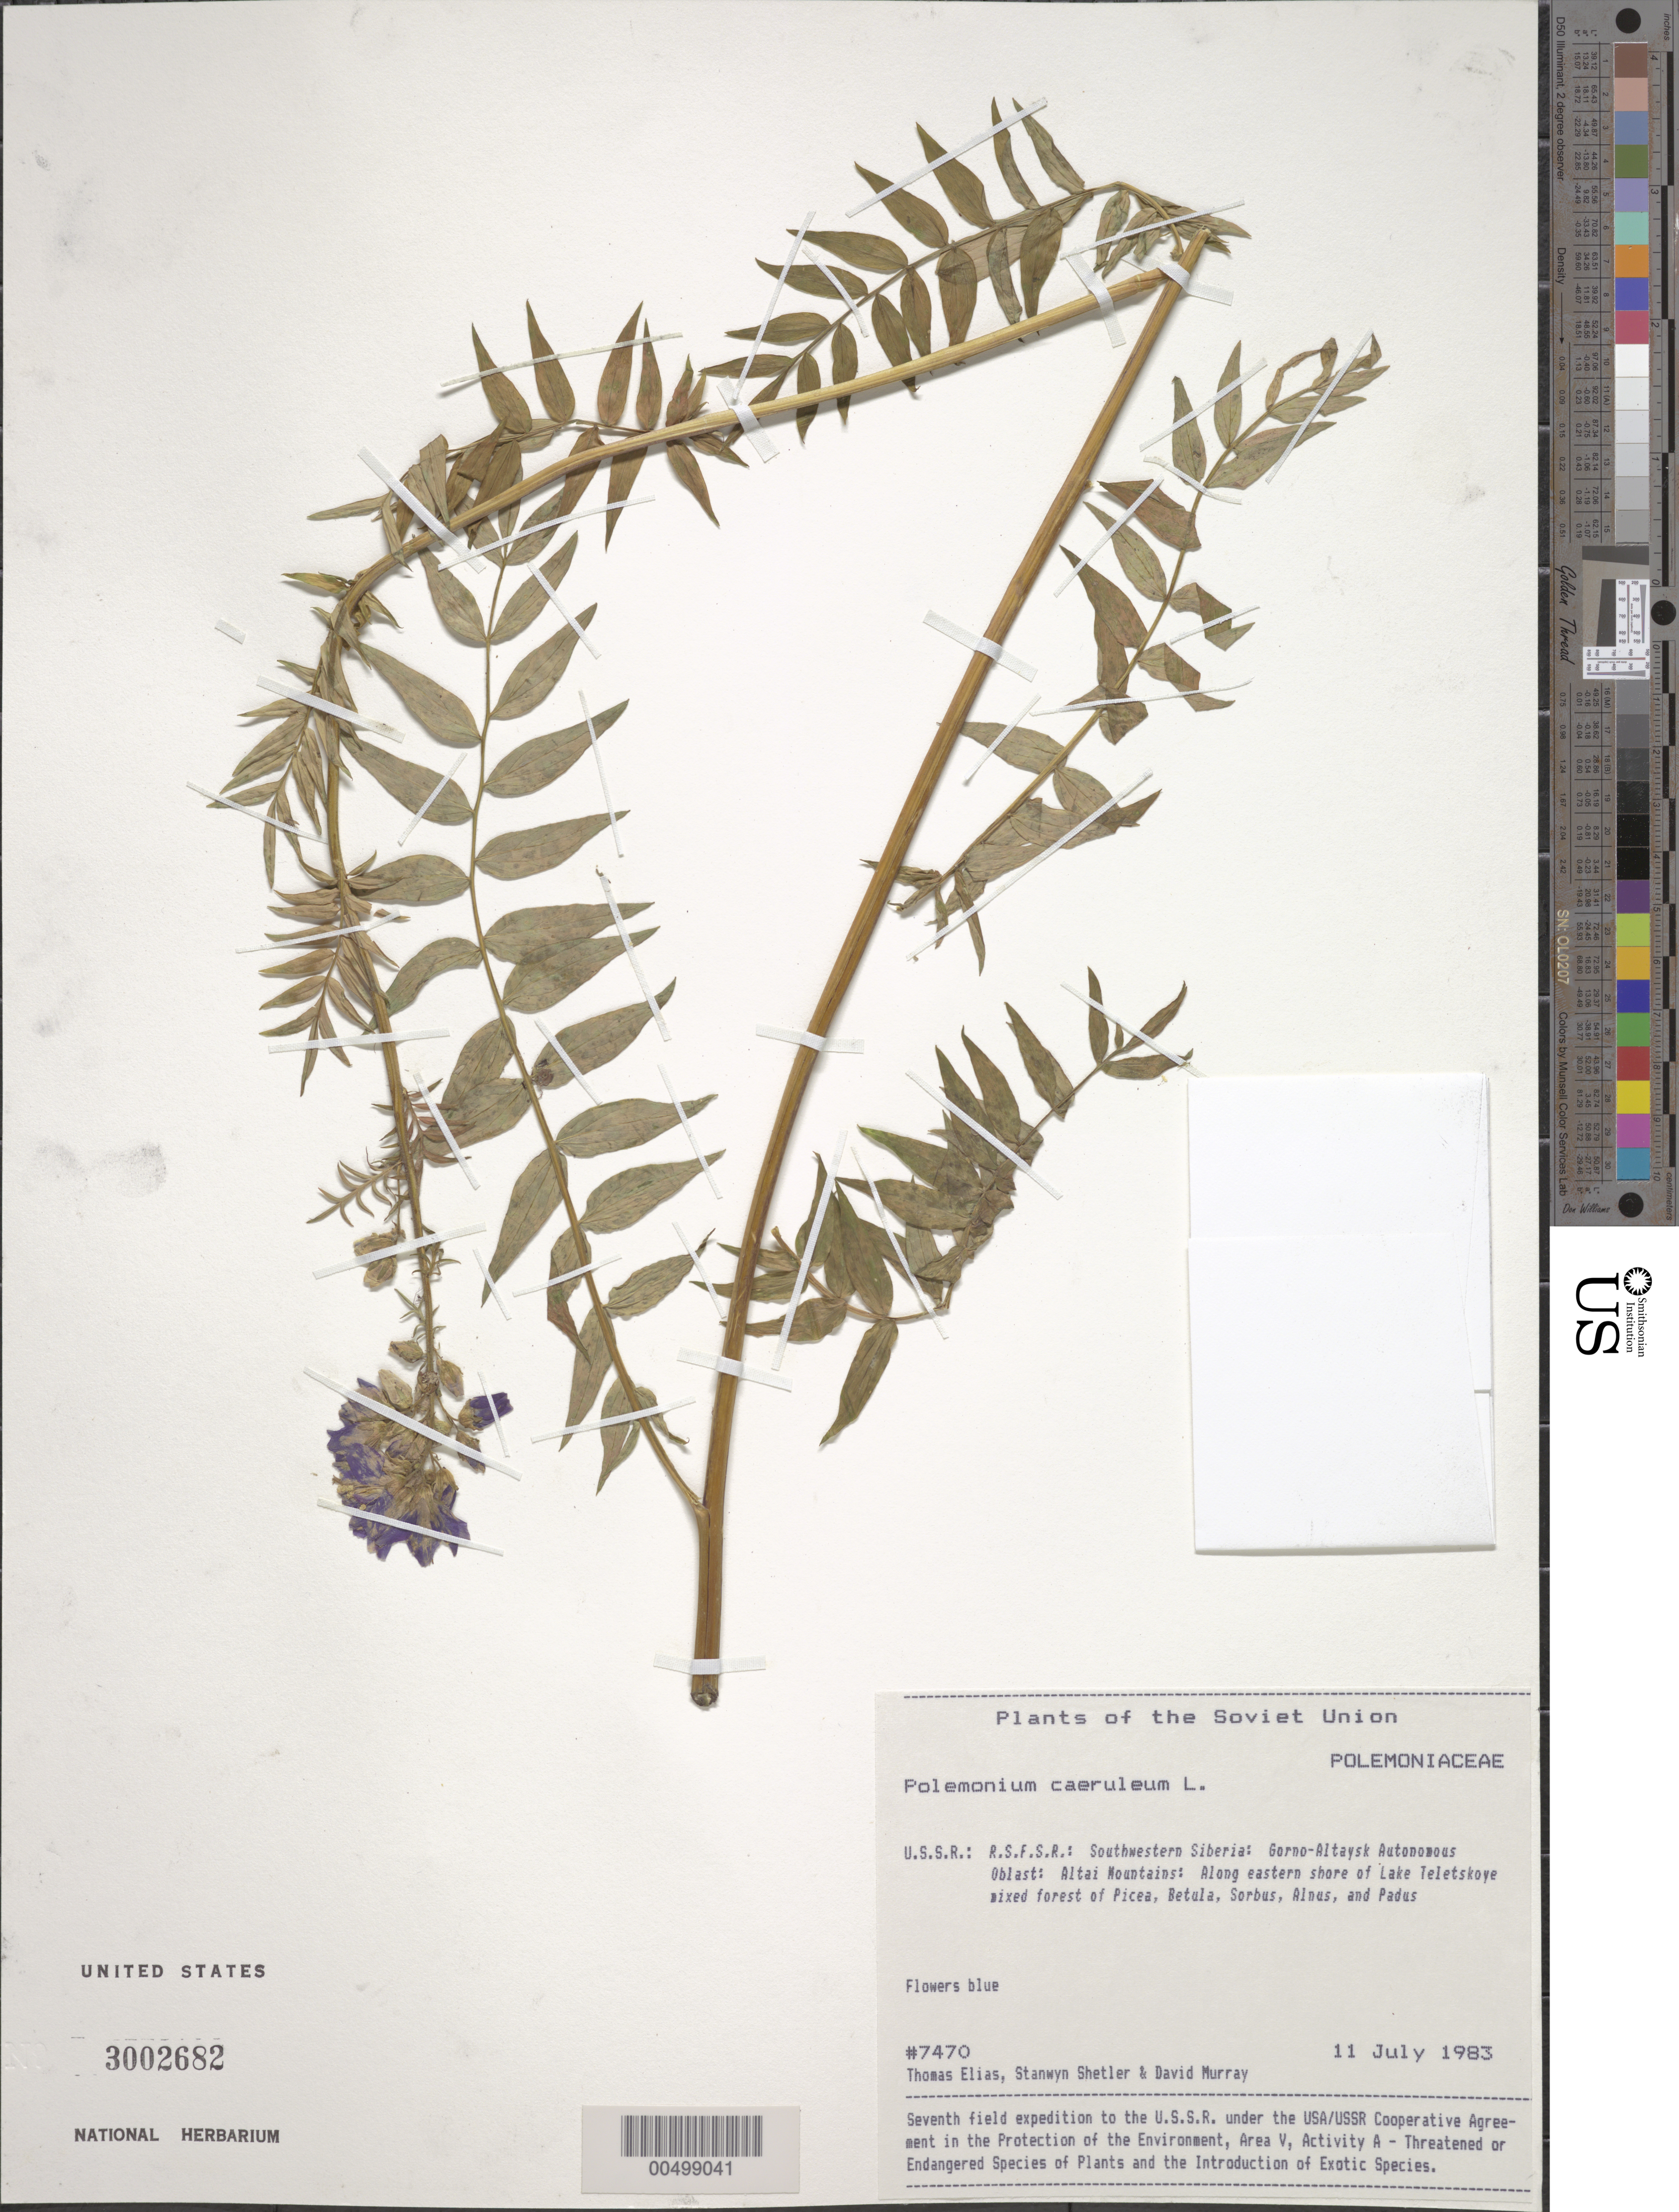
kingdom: Plantae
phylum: Tracheophyta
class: Magnoliopsida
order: Ericales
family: Polemoniaceae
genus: Polemonium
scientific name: Polemonium caeruleum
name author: L.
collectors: T. Elias, S. Shetler & D. F. Murray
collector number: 7470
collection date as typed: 11 Jul 1983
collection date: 1983-07-11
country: Russian Federation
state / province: Altai Republic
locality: Altai Mountains, along eastern shore of Lake Teletskoye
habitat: mixed forest of Picea, Betula, Sorbus, Alnus, and Padus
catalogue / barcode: US 3002682